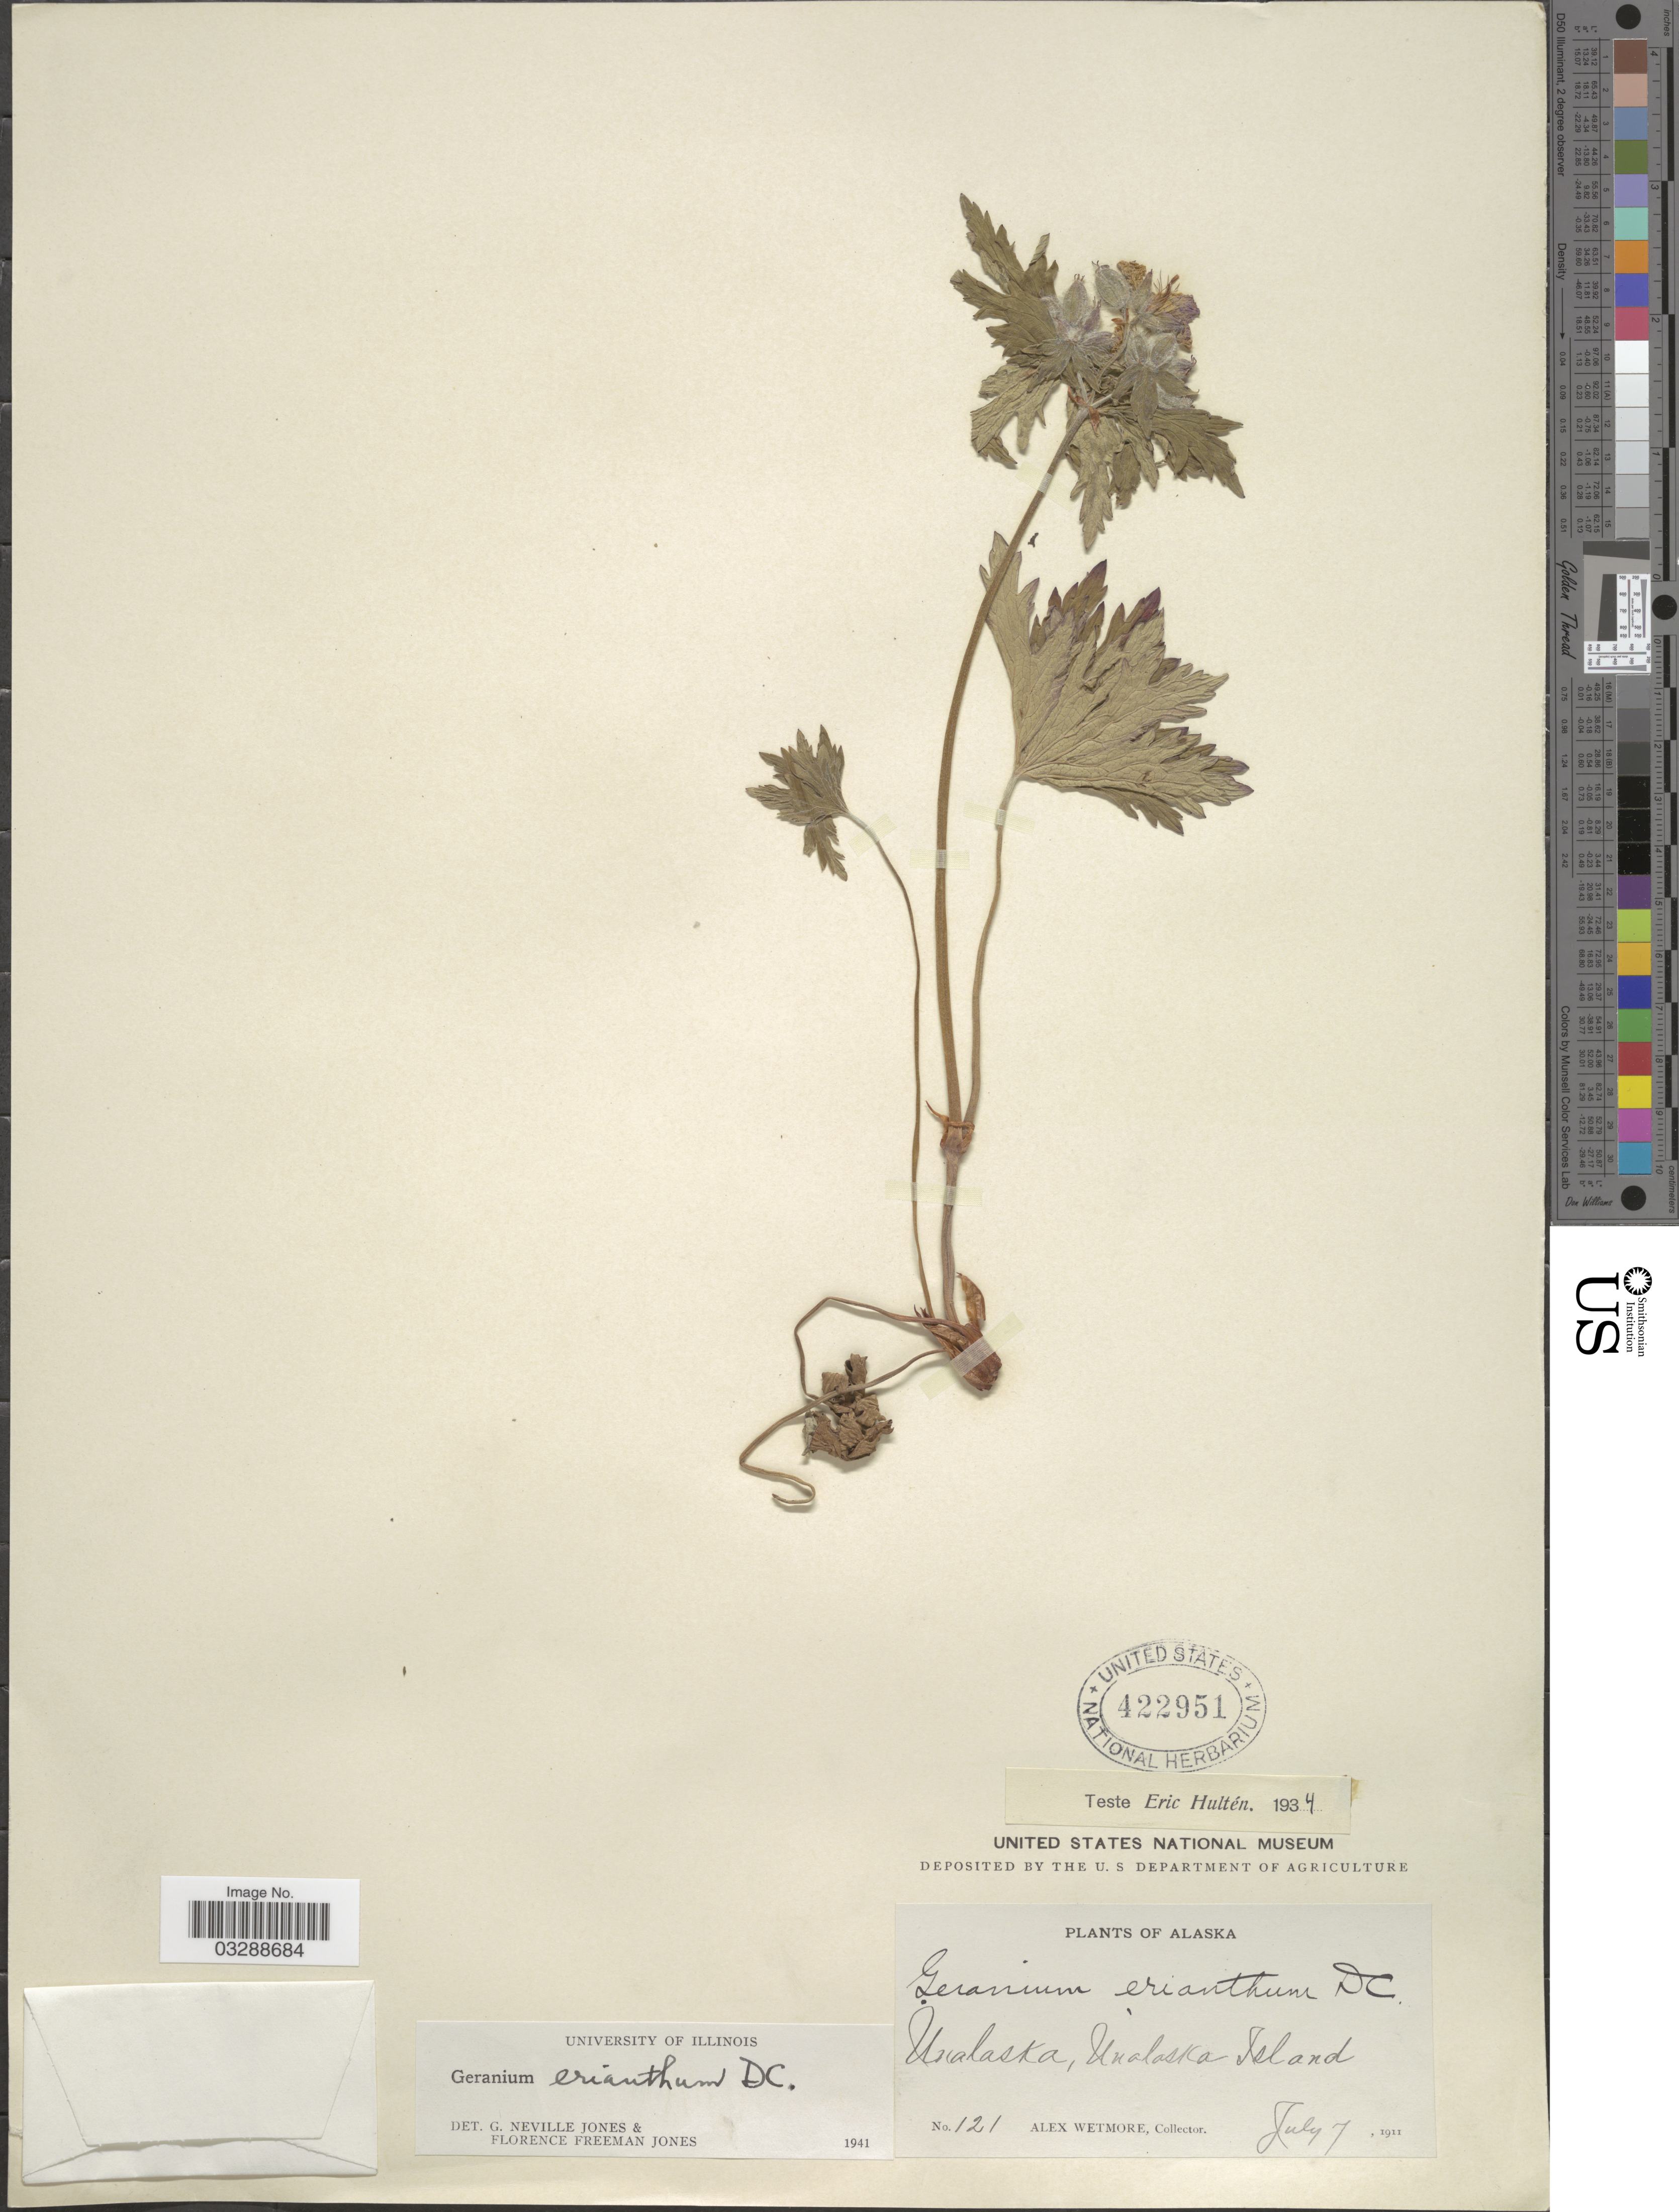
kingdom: Plantae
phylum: Tracheophyta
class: Magnoliopsida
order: Geraniales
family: Geraniaceae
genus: Geranium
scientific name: Geranium erianthum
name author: DC.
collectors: A. Wetmore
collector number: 121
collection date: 1911-07-07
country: United States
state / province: Alaska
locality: Unalaska, Unalaska Island.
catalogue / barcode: US 422951